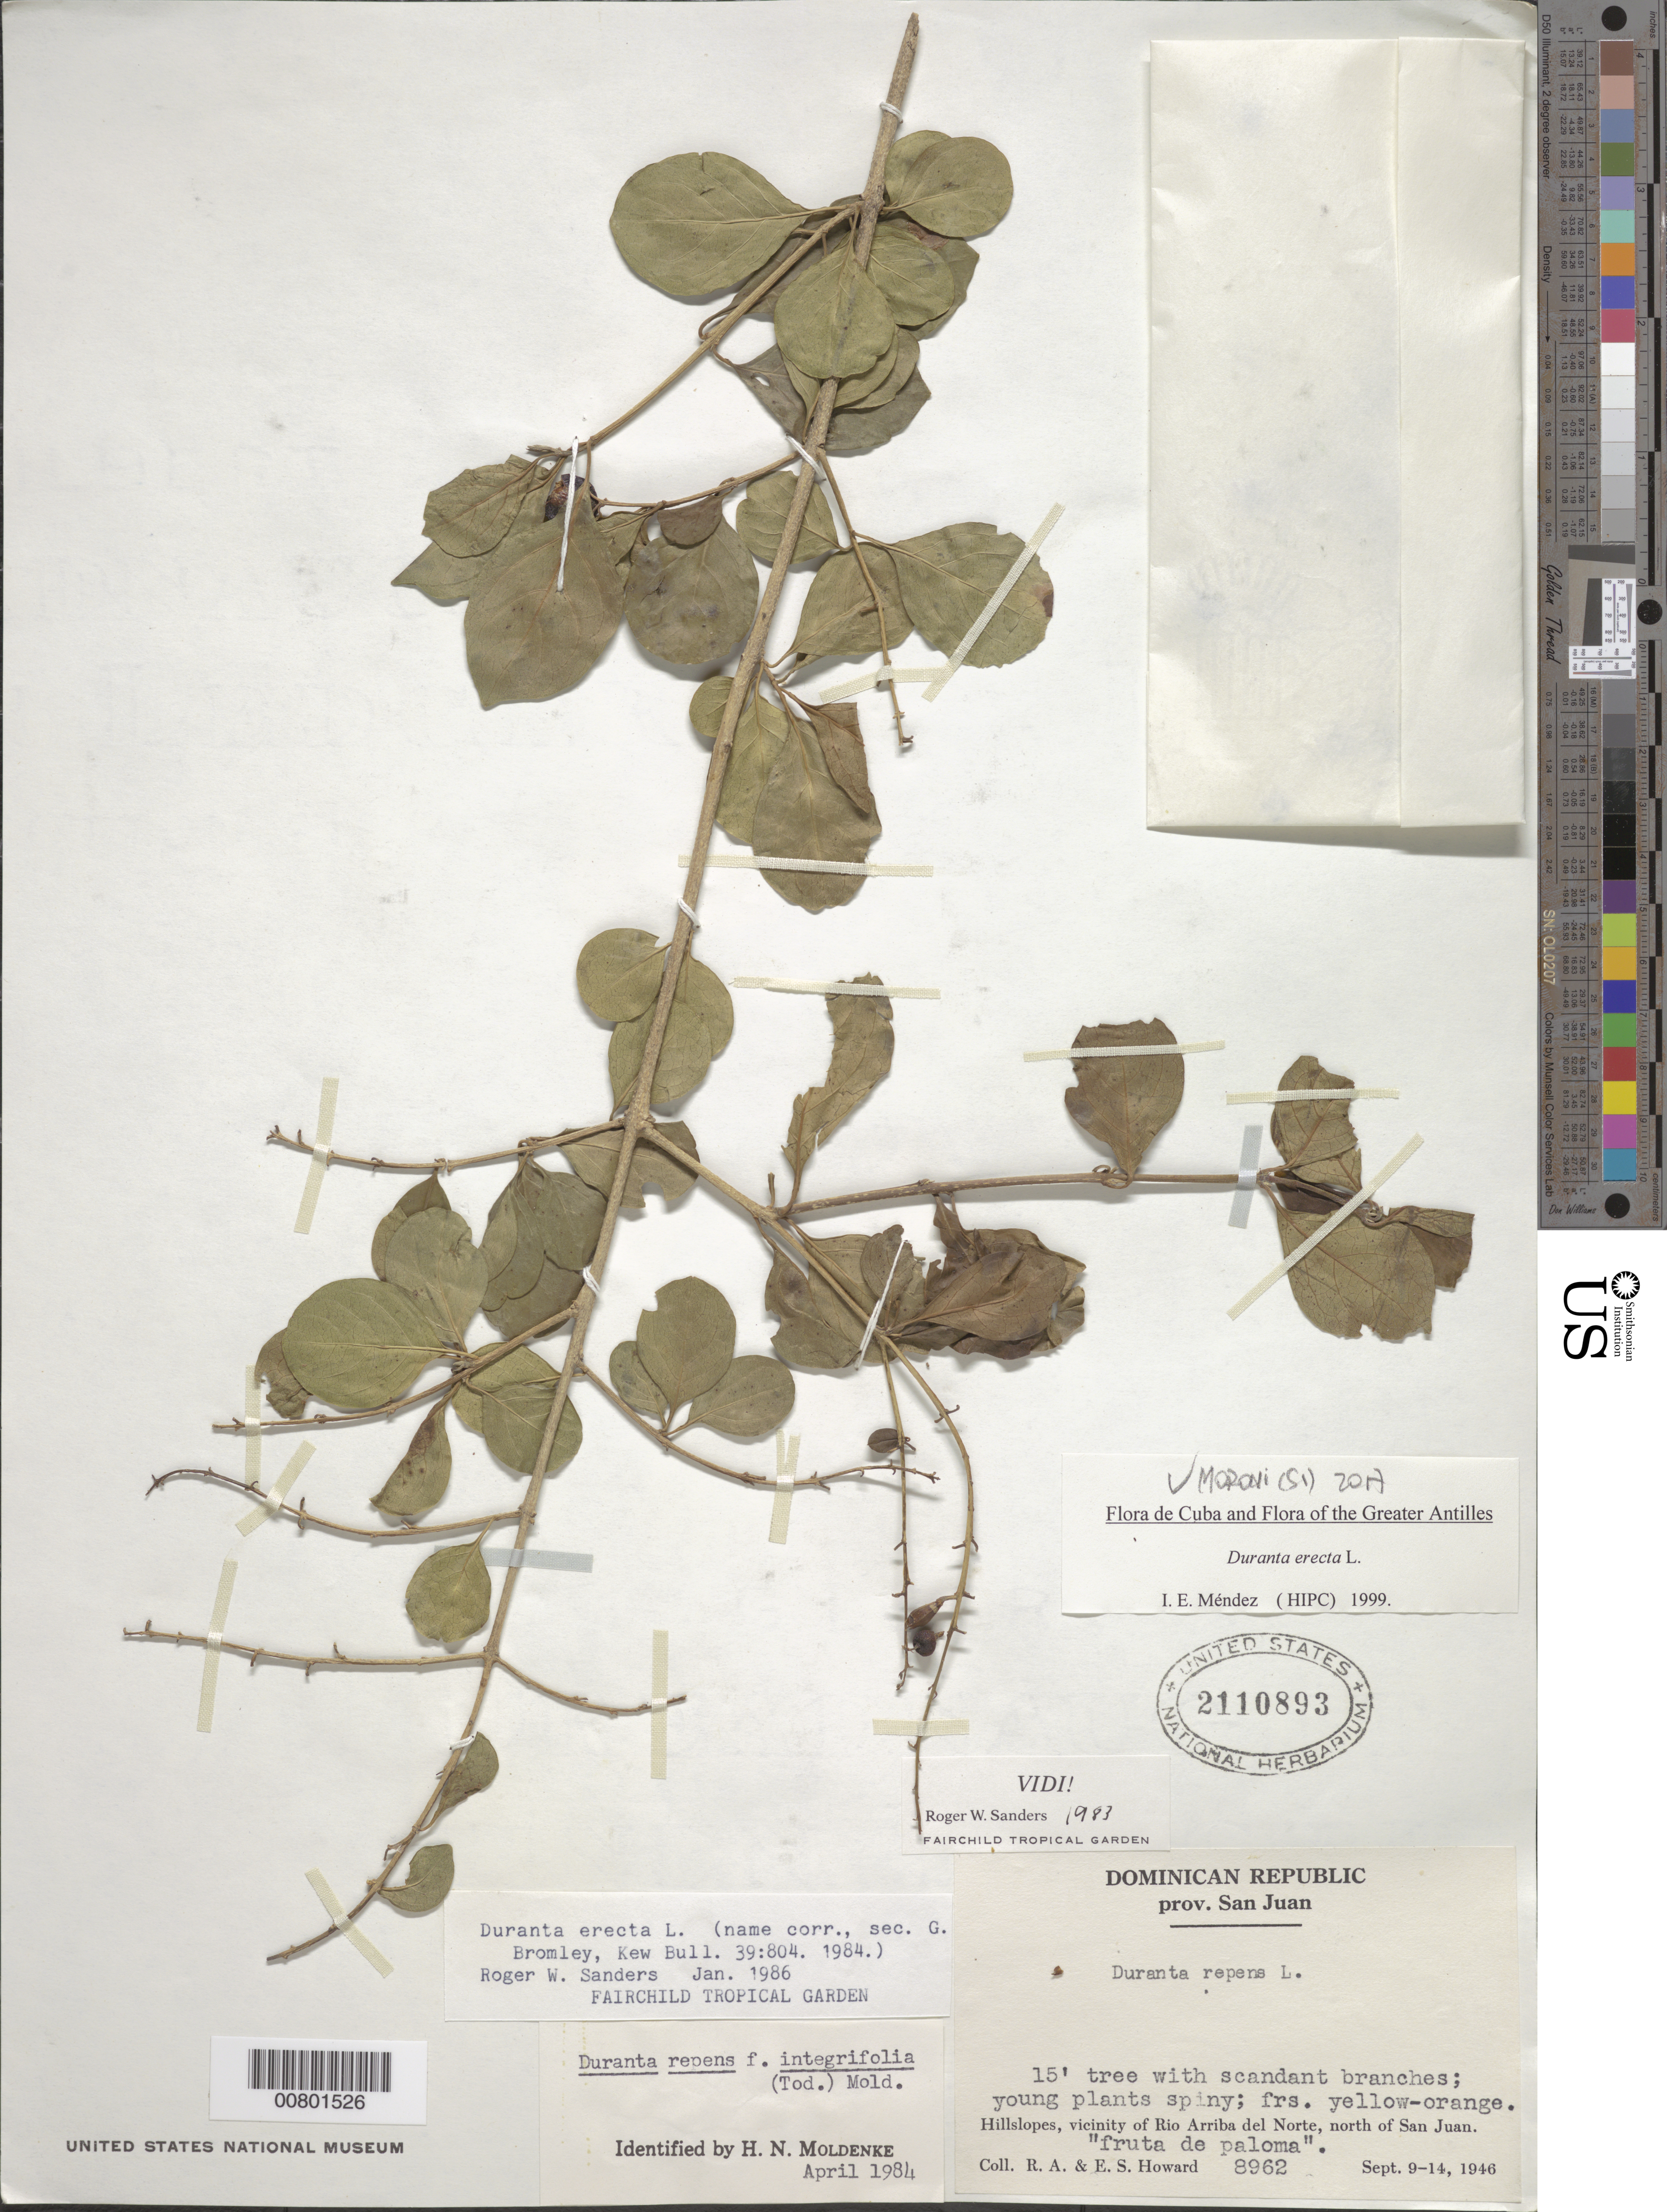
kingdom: Plantae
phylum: Tracheophyta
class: Magnoliopsida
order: Lamiales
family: Verbenaceae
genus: Duranta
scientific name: Duranta erecta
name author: L.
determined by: Méndez, Isidro E., (HIPC)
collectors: R. A. Howard & E. S. Howard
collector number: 8962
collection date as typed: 09 Sep 1946 to 14 Sep 1946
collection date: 1946-09-09/1946-09-14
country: Dominican Republic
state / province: San Juan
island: Hispaniola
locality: Vicinity of Rio Arriba del Norte, N of San Juan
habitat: Hillslopes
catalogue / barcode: US 2110893